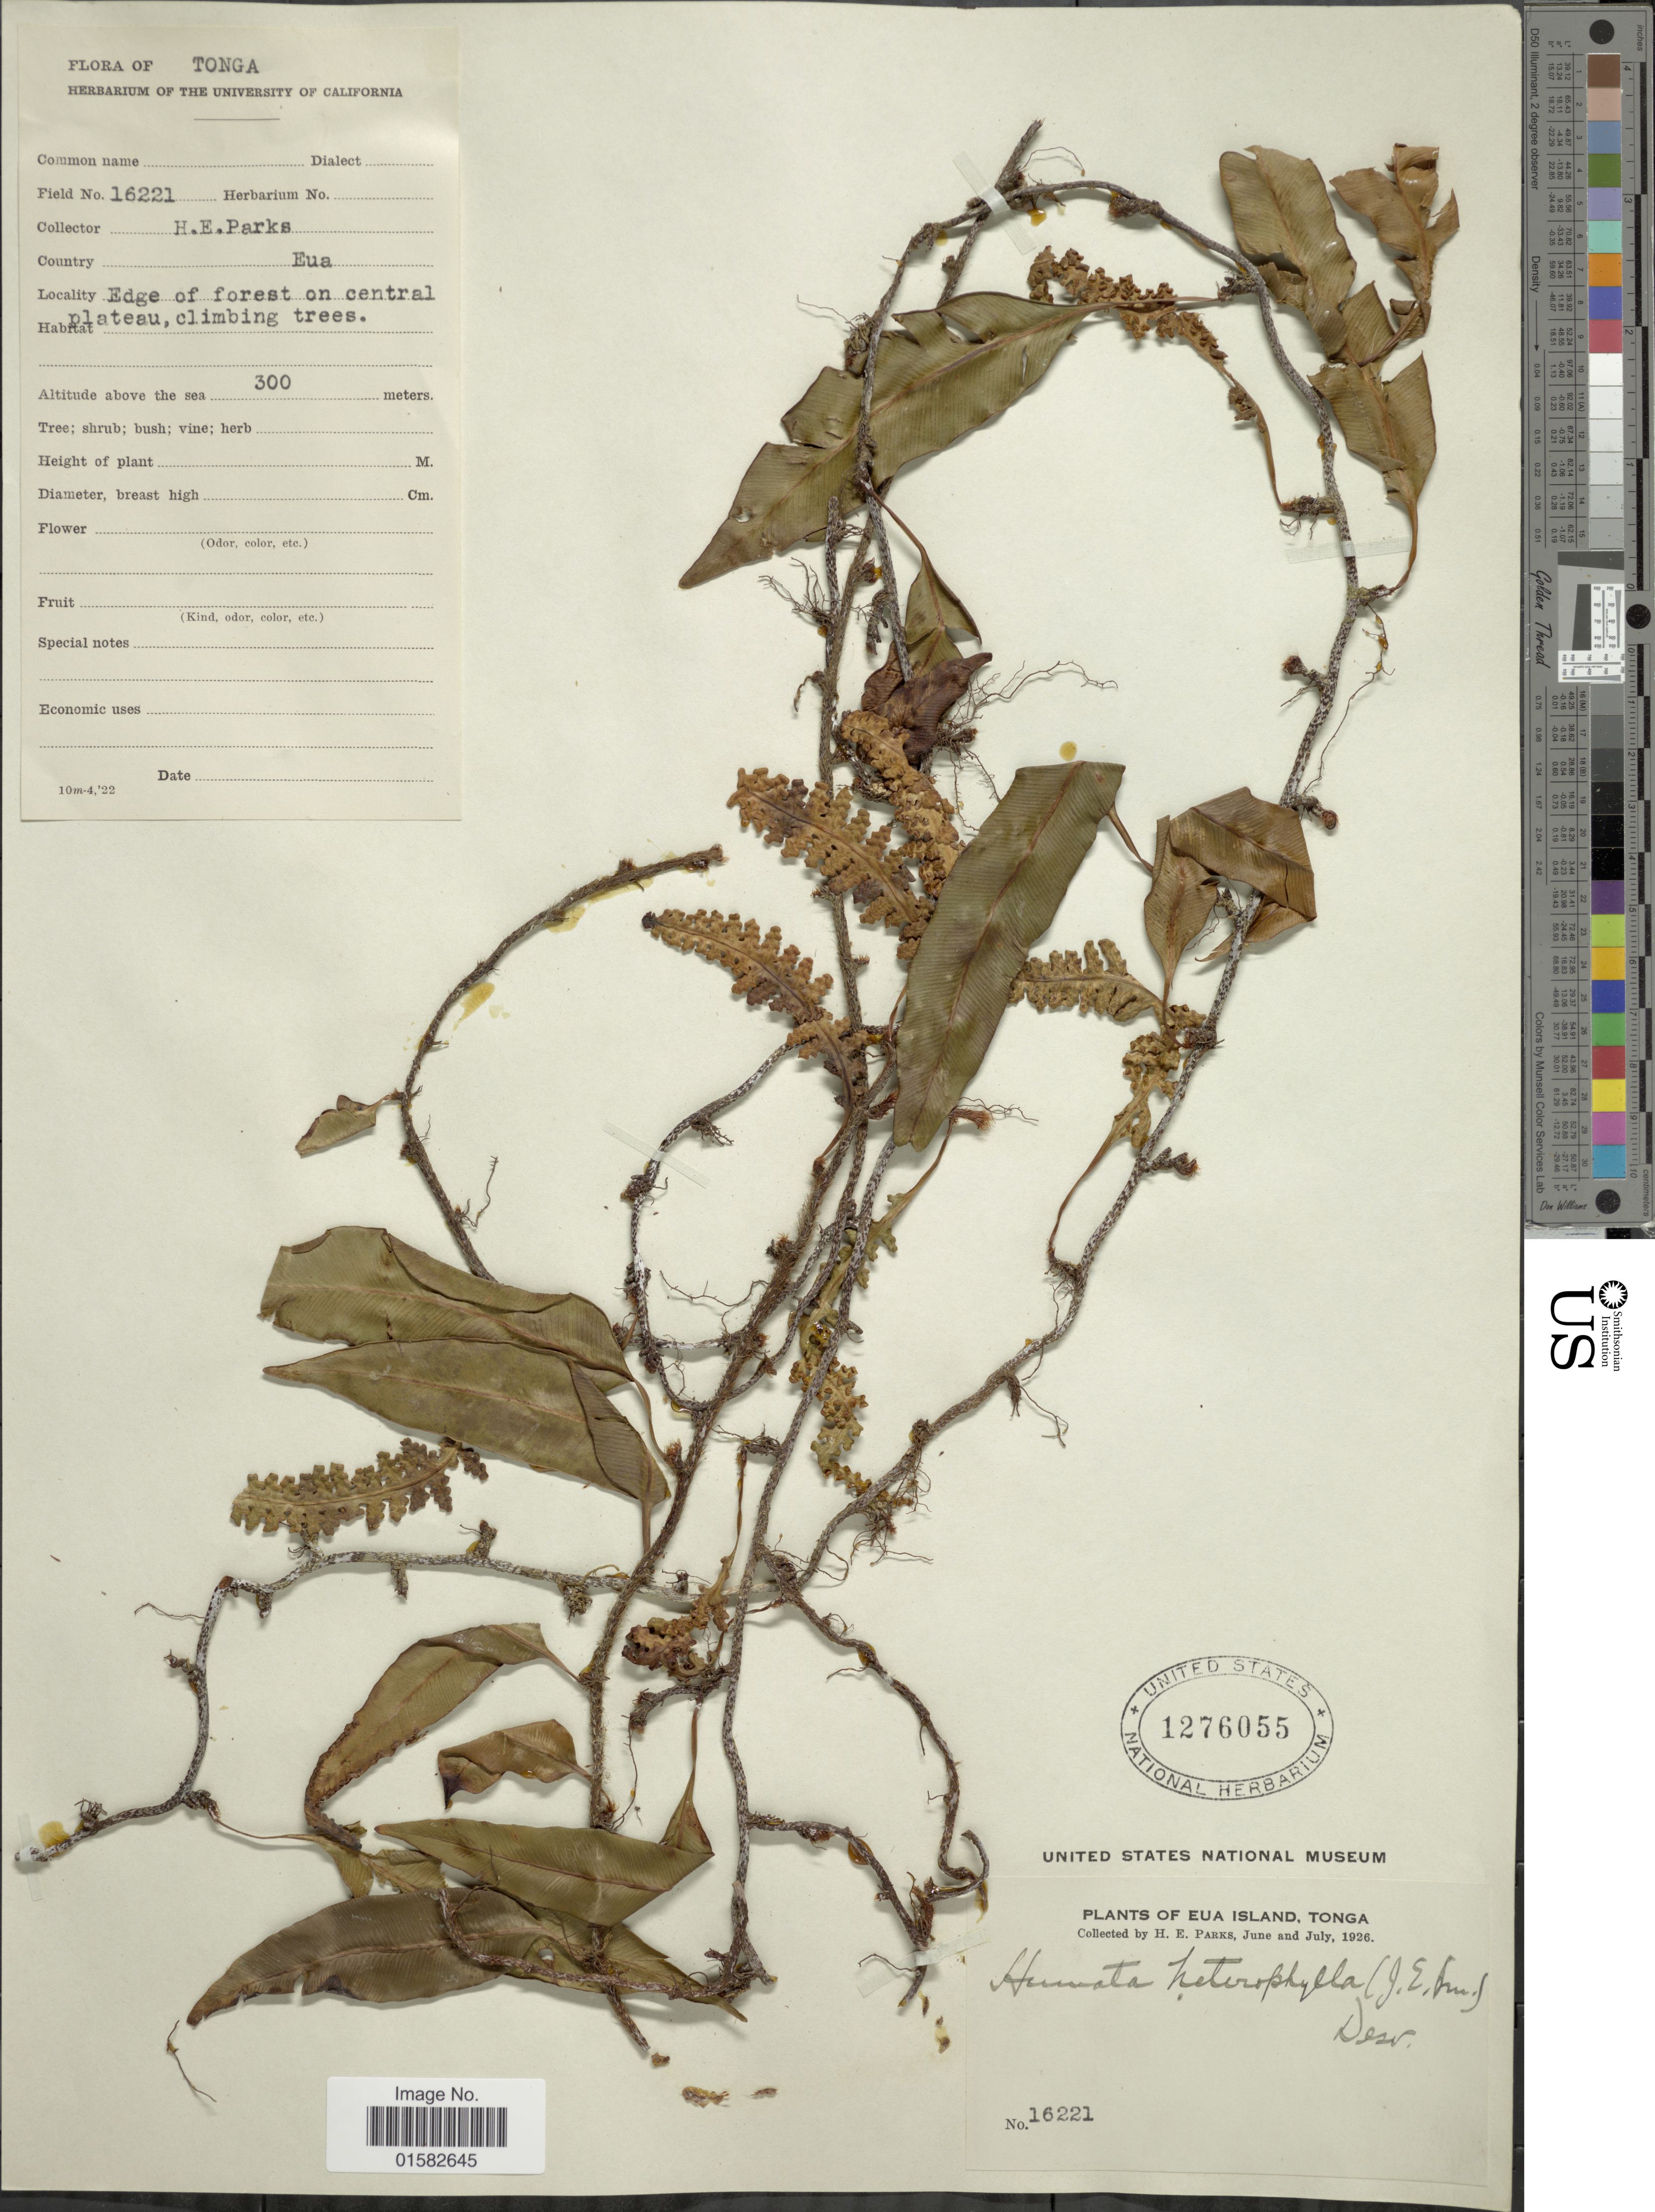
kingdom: Plantae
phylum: Tracheophyta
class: Polypodiopsida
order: Polypodiales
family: Davalliaceae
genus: Humata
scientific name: Humata heterophylla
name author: (Sm.) Desv.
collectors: H. E. Parks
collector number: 16221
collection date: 1926-06/1926-07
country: Tonga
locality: Eua, Edge of forest on central plateau, climbing trees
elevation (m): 300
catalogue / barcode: US 1276055